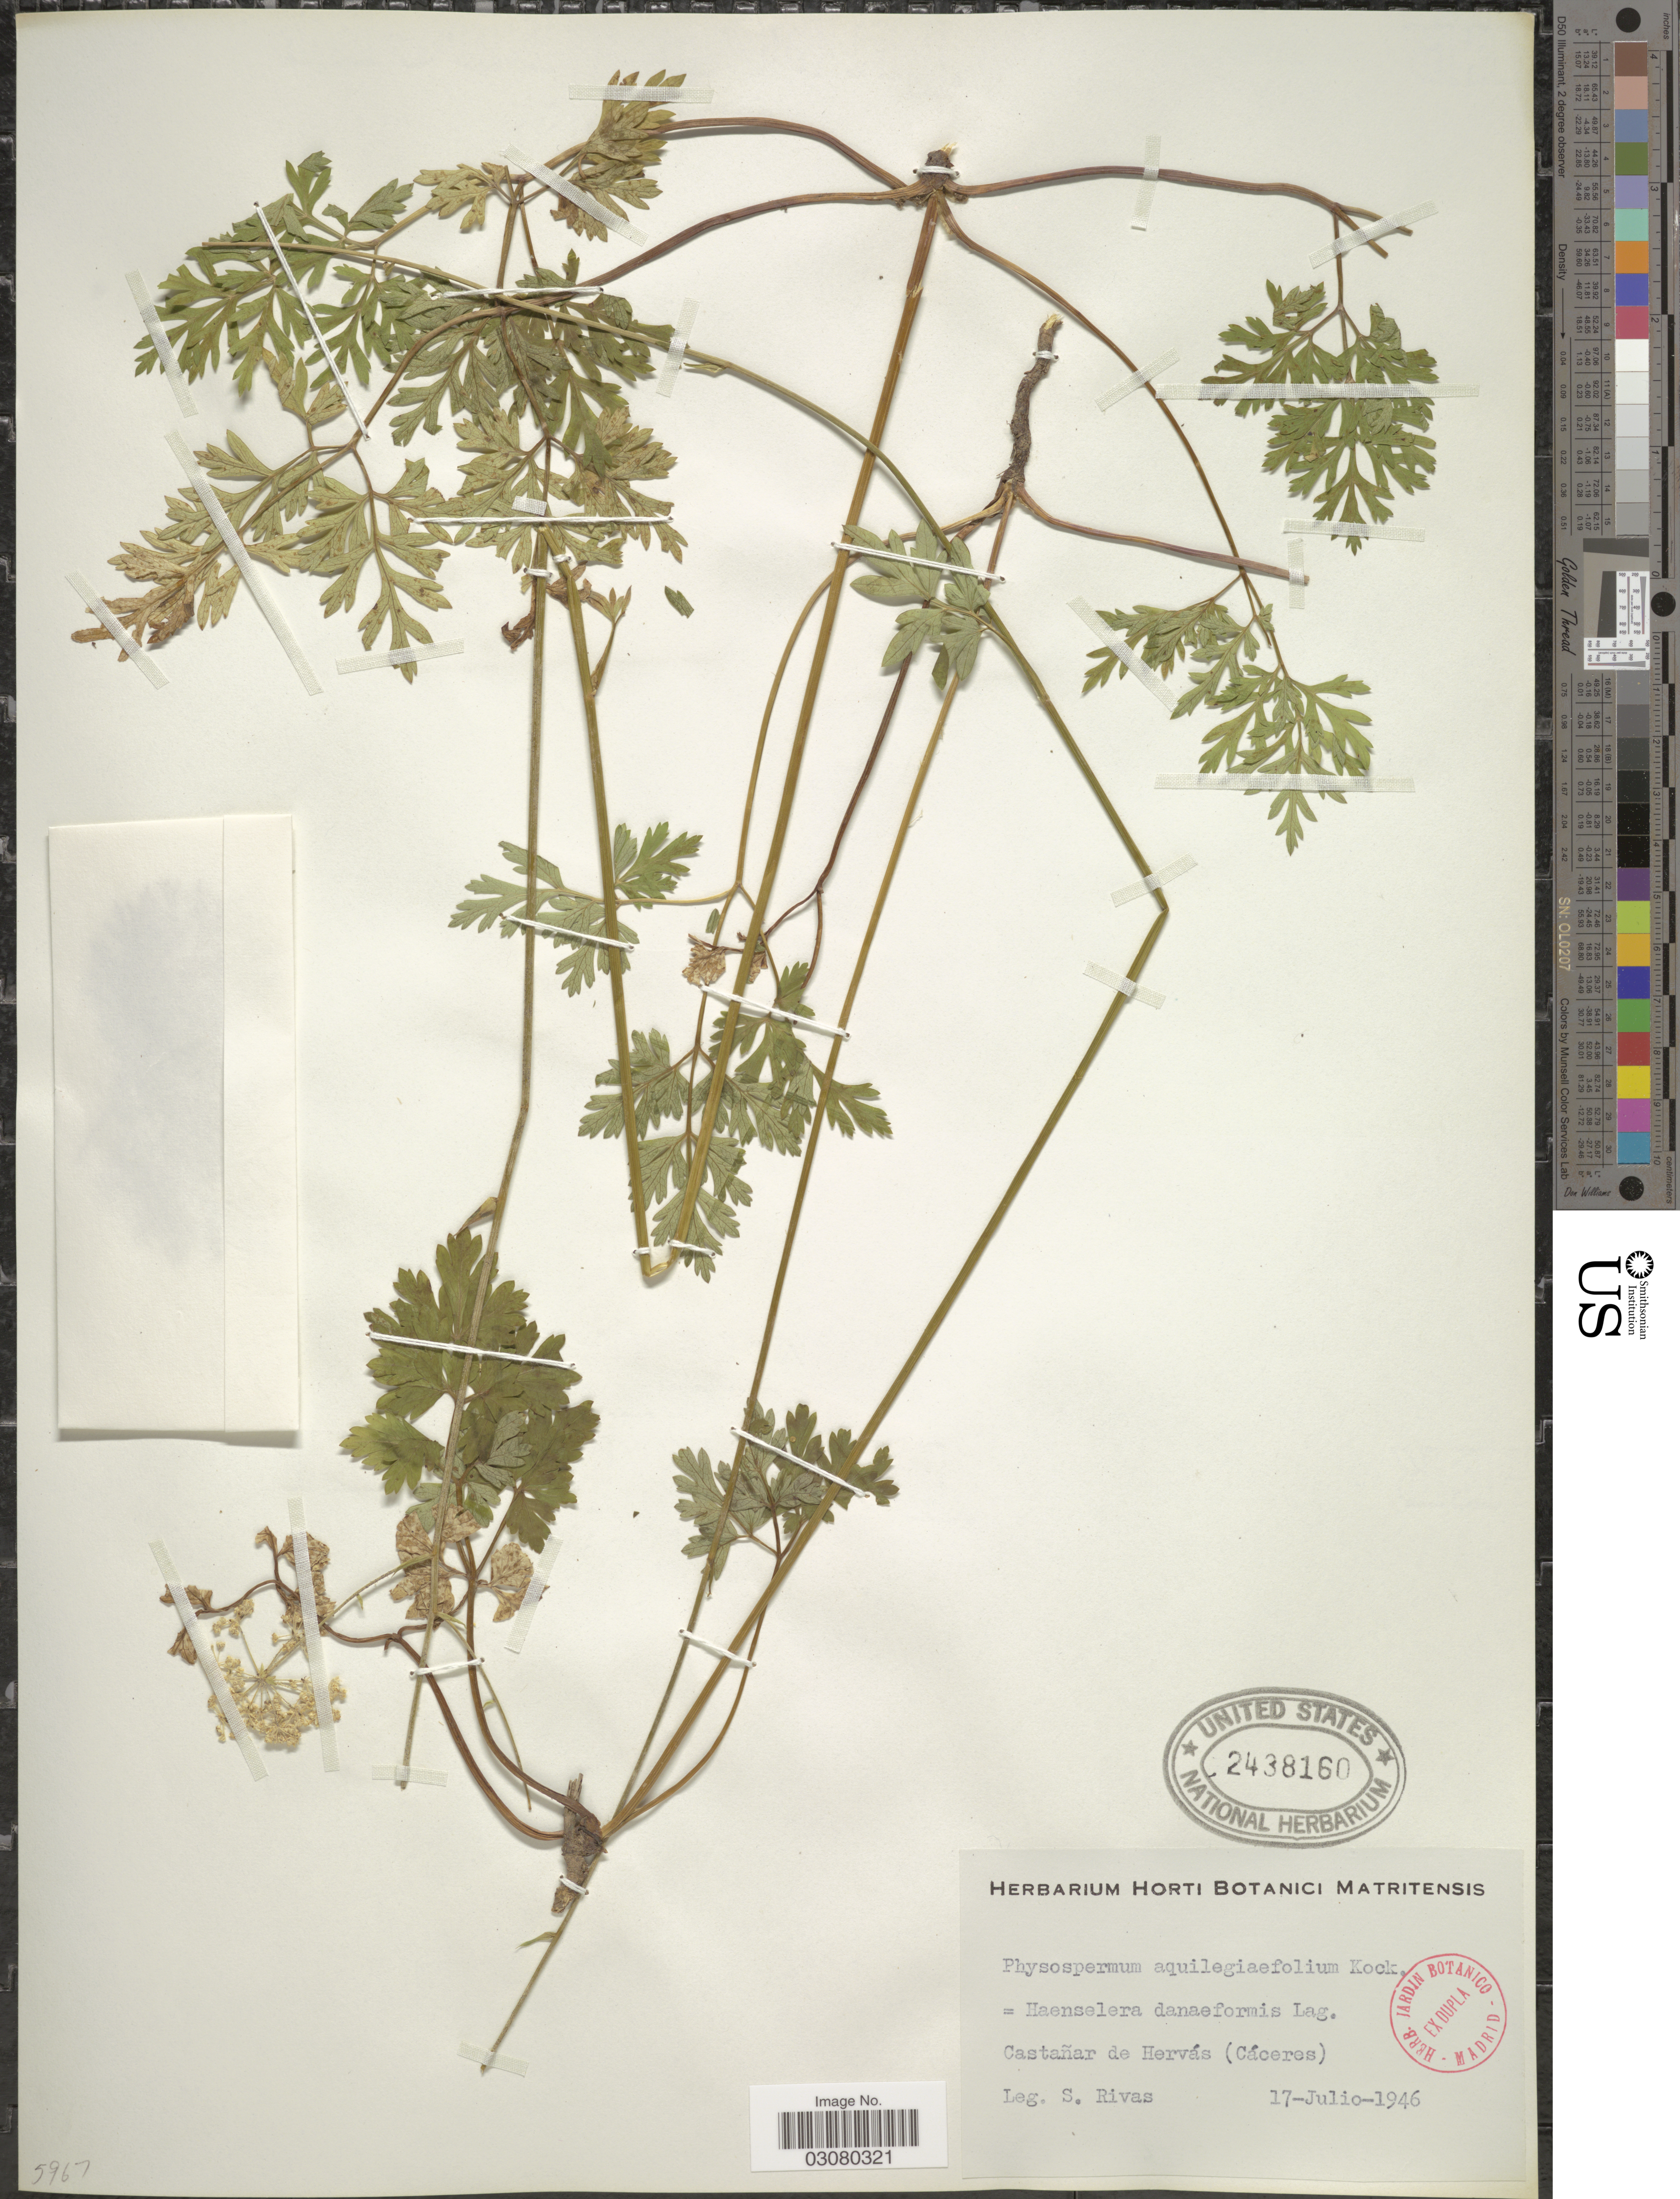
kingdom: Plantae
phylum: Tracheophyta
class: Magnoliopsida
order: Apiales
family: Apiaceae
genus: Physospermum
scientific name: Physospermum aquilegifolium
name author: (All.) W.D.J. Koch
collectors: S. Rivas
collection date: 1946-07-17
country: Spain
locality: Castañar de Hervás (Cáceres).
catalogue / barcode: US 2438160